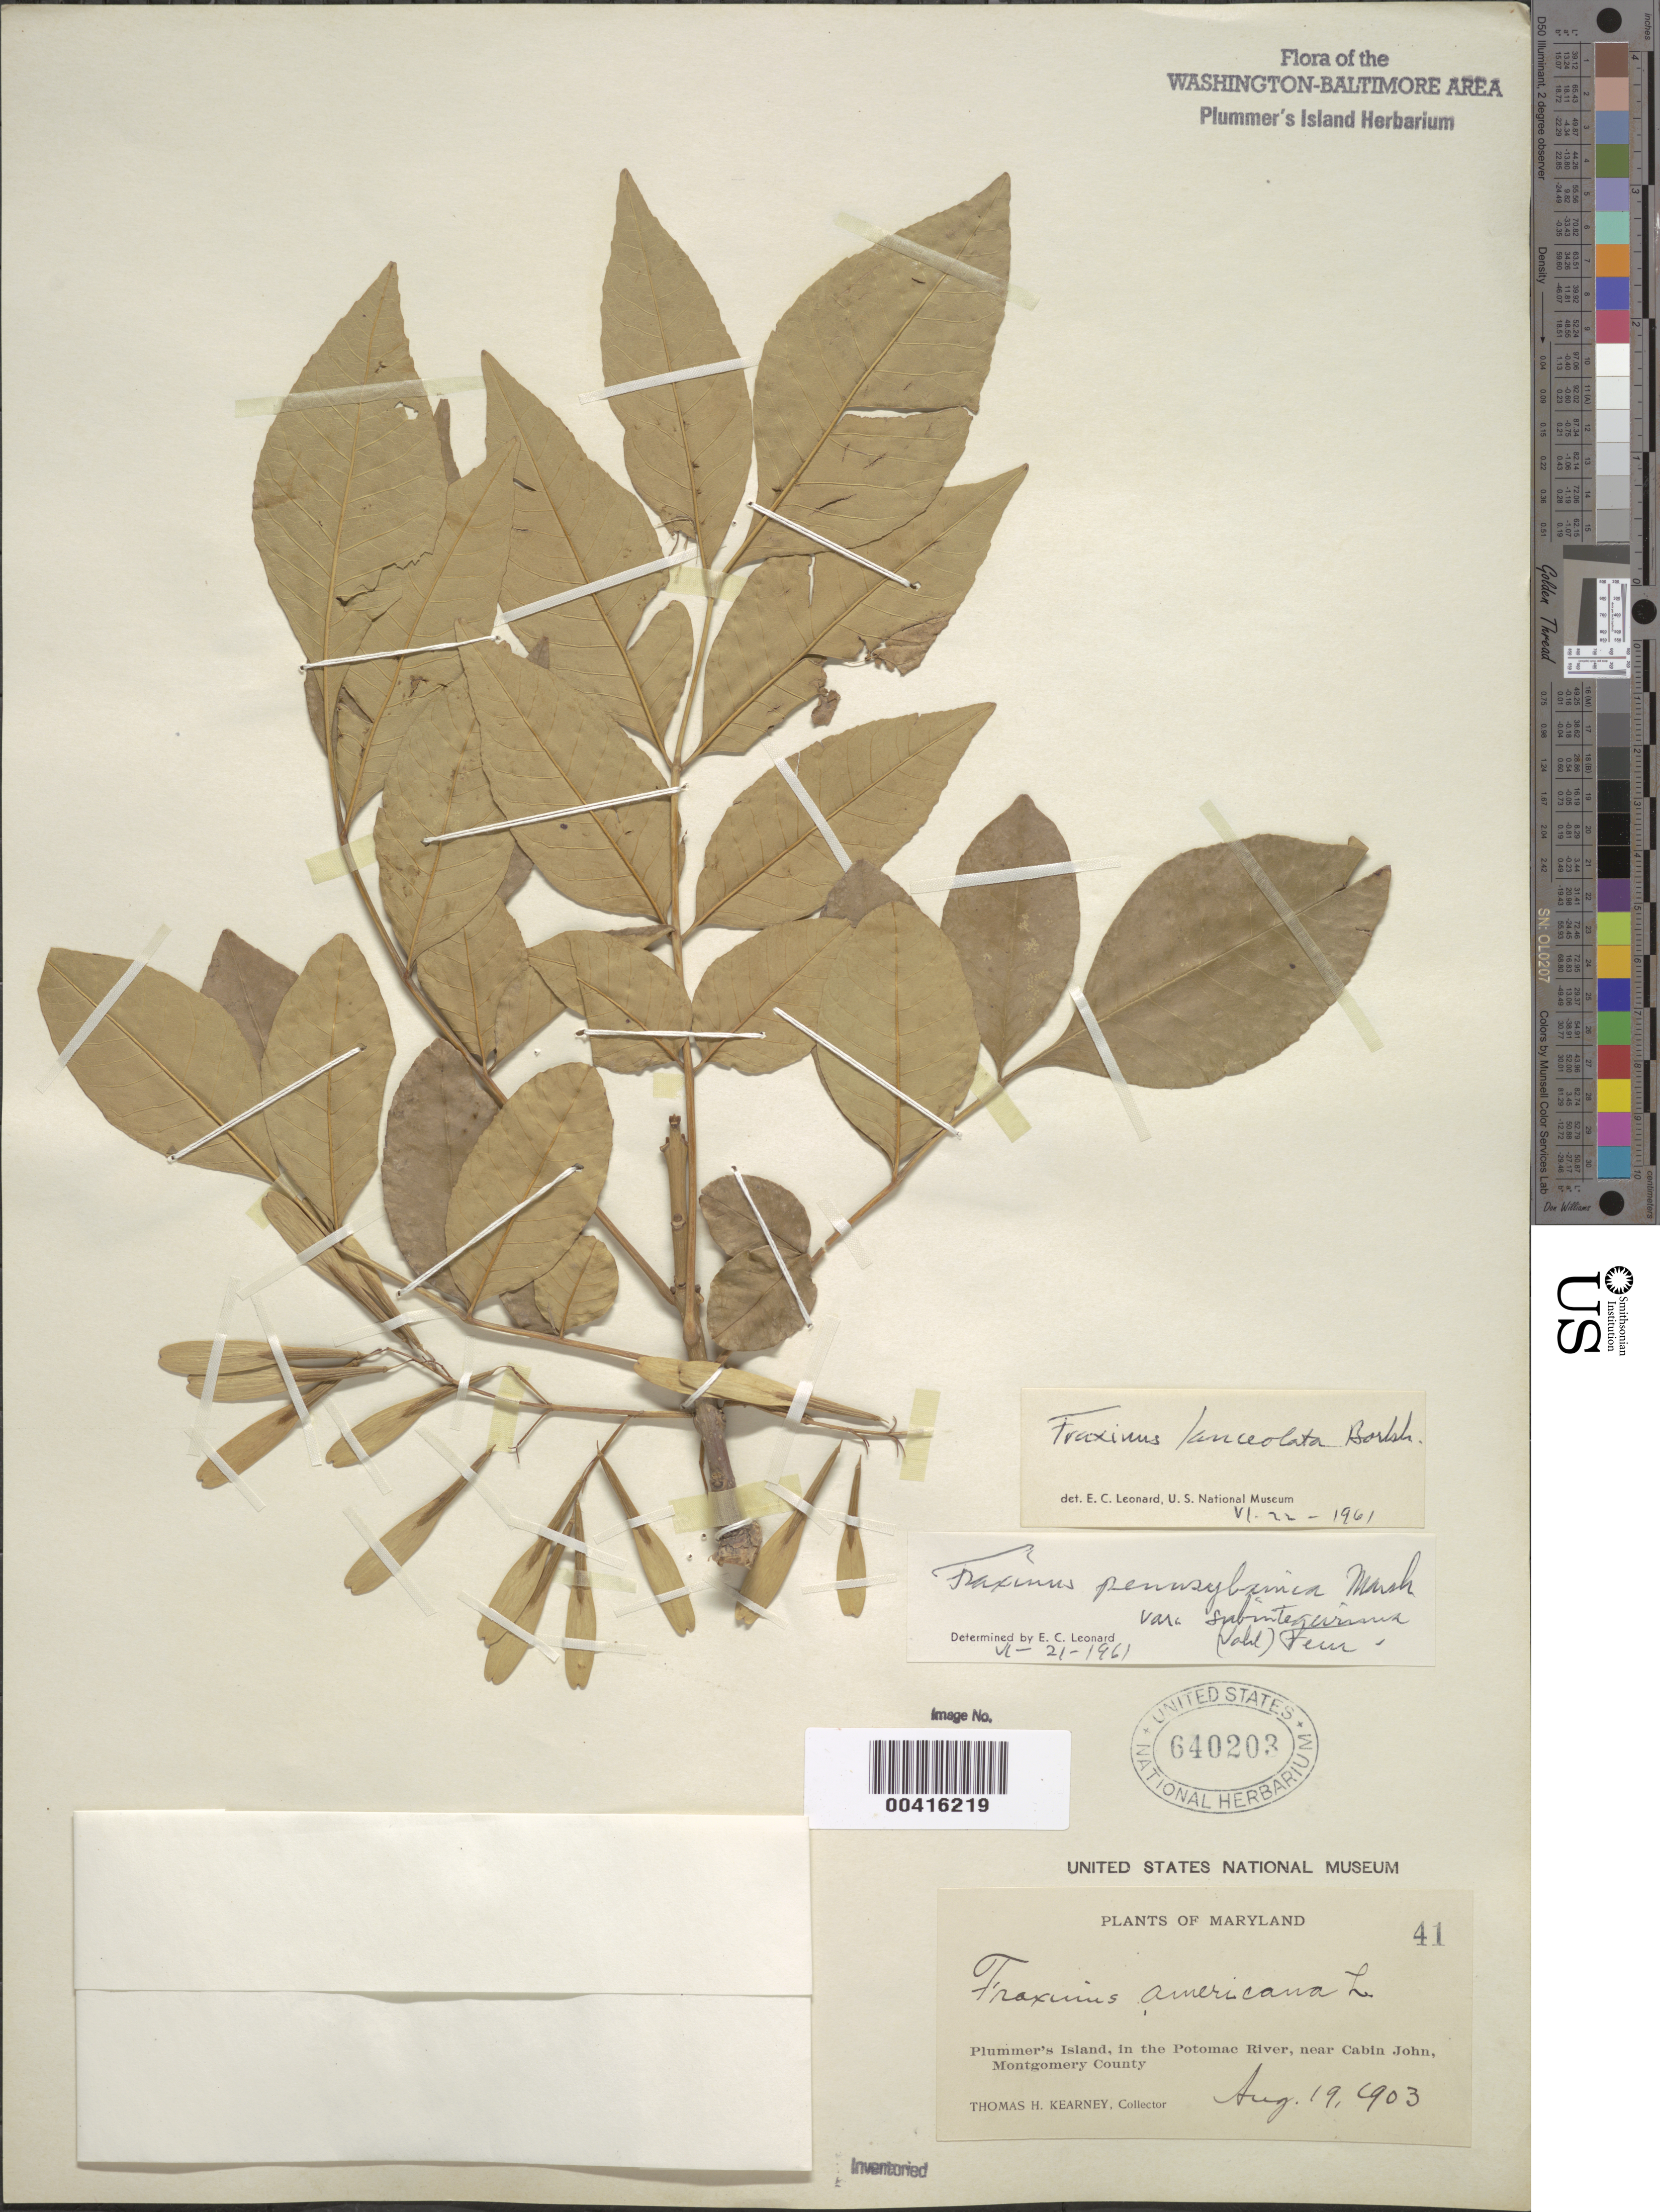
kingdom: Plantae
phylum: Tracheophyta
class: Magnoliopsida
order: Lamiales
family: Oleaceae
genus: Fraxinus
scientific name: Fraxinus pennsylvanica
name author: Marshall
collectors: T. H. Kearney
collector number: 41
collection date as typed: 21 Aug 1903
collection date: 1903-08-21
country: United States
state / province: Maryland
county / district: Montgomery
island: Plummers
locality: Plummer's Island C. & O. Canal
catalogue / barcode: US 640203